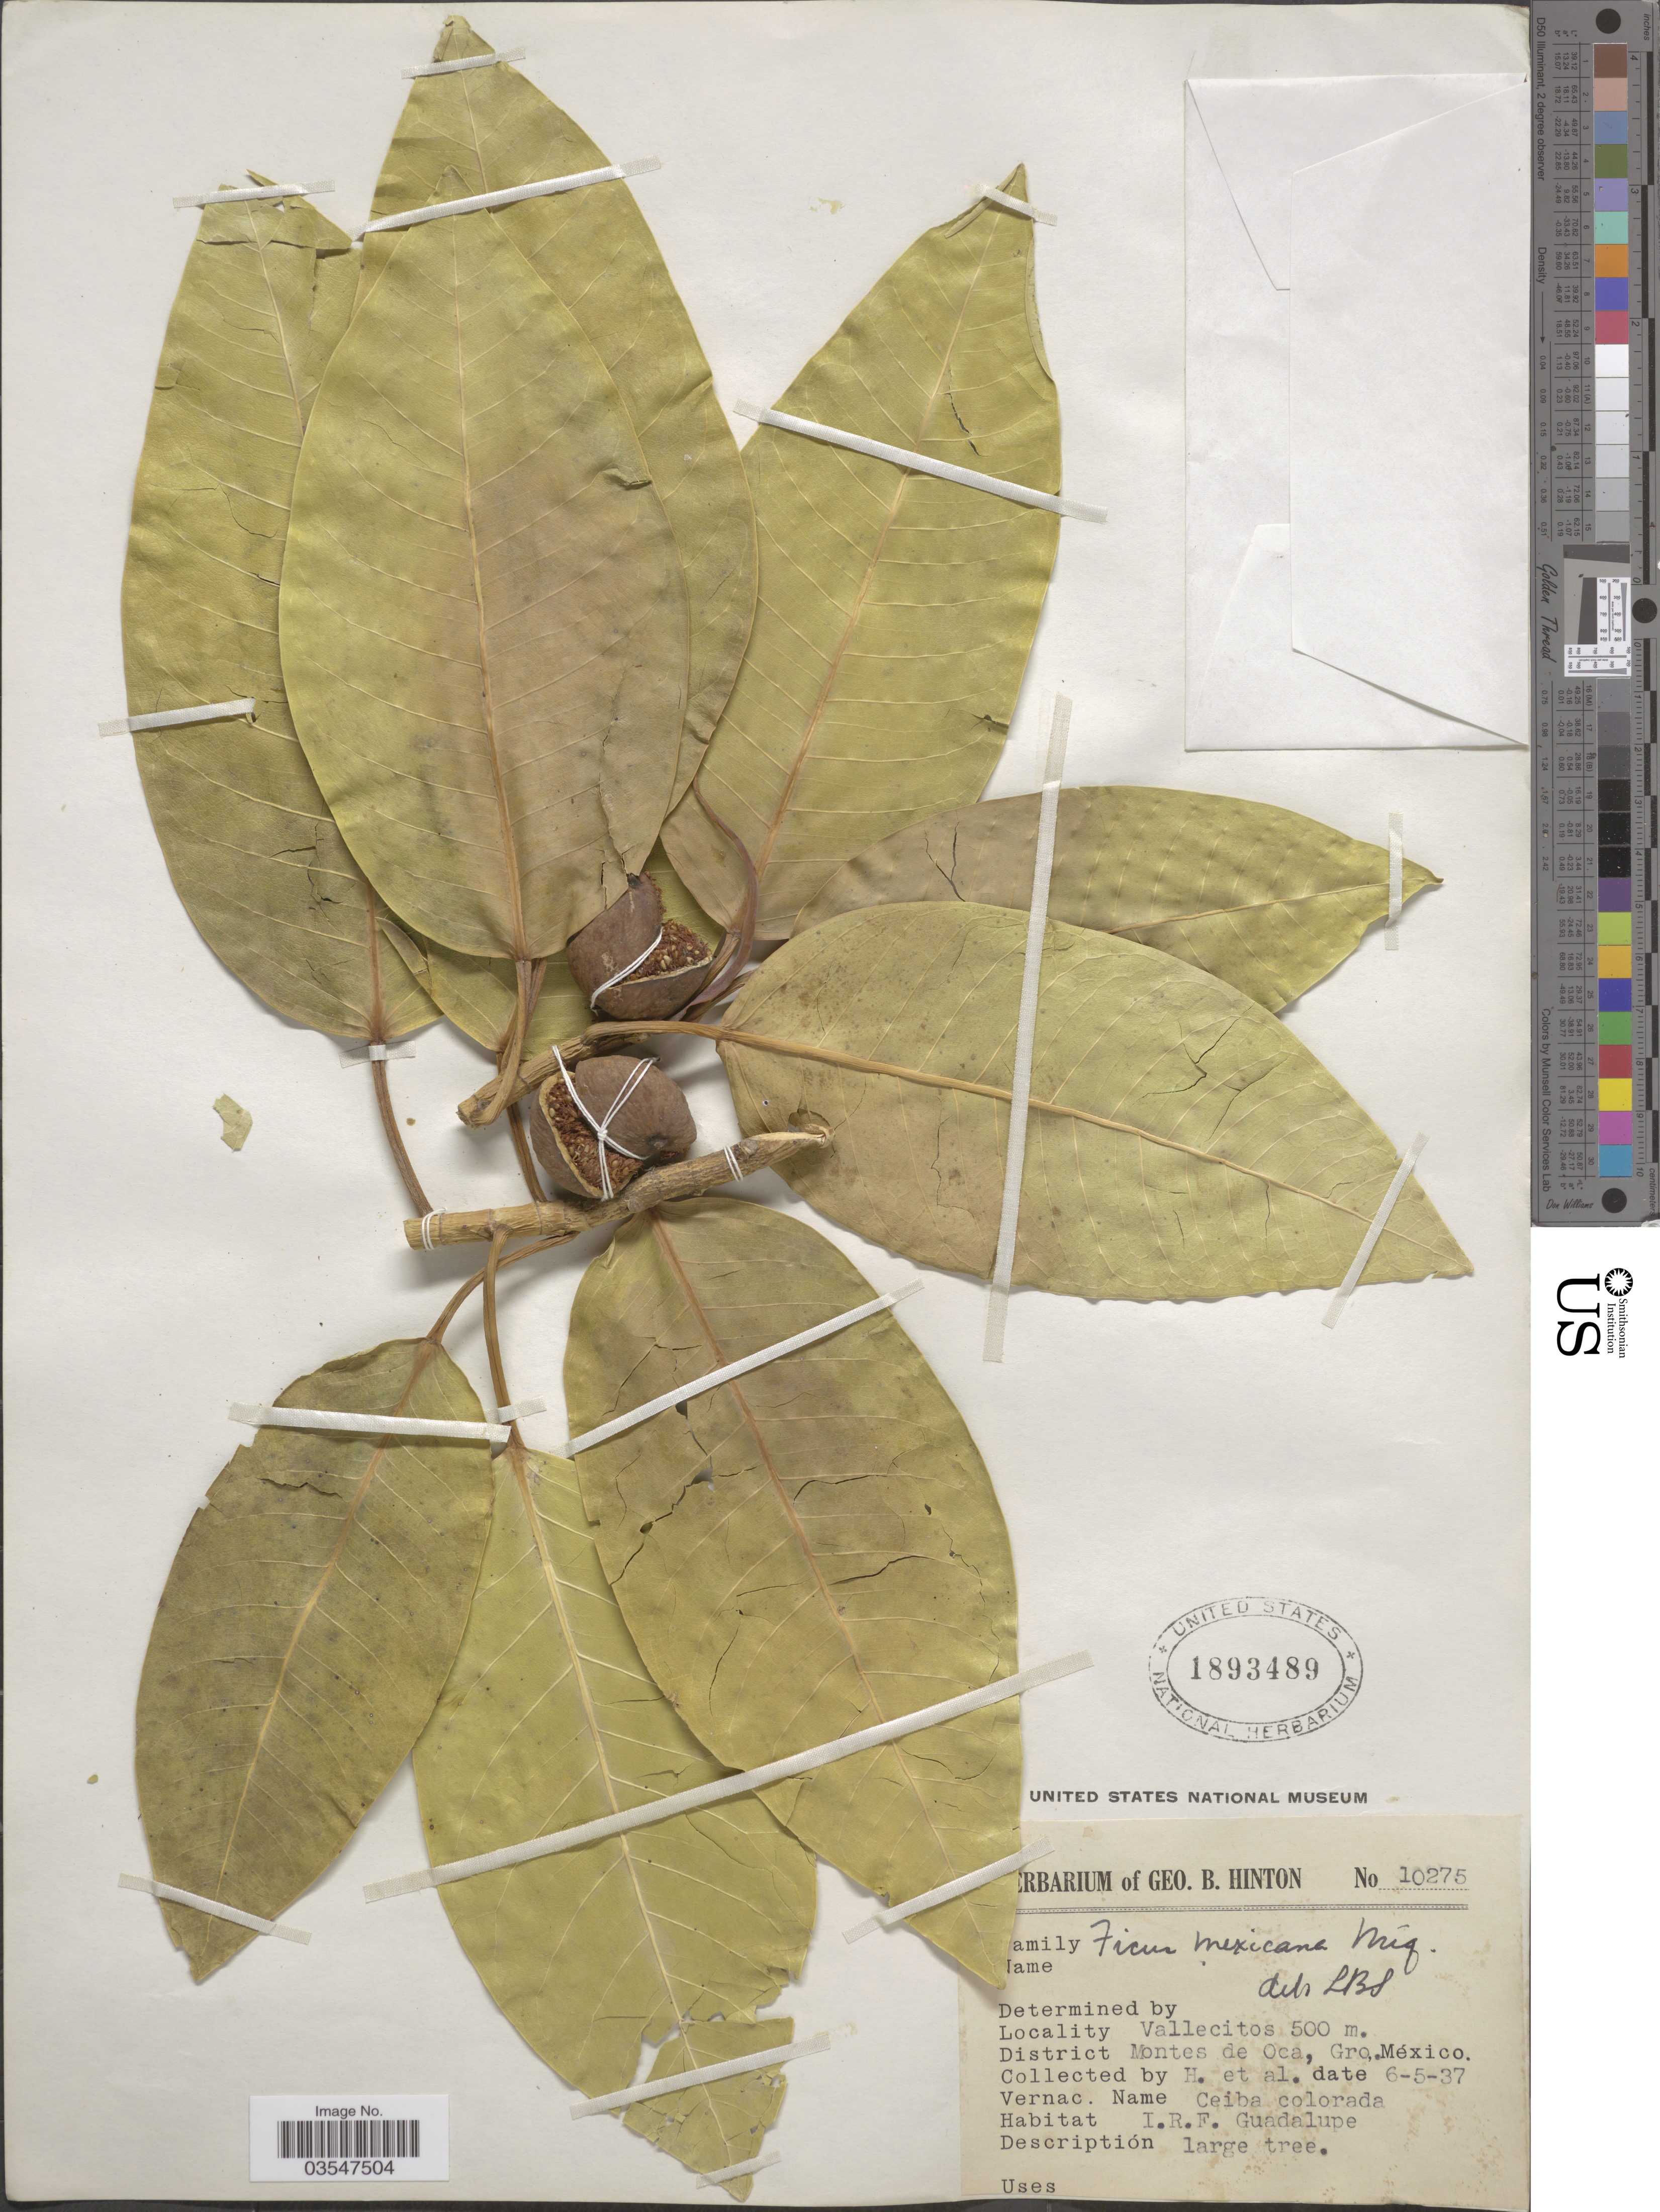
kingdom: Plantae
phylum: Tracheophyta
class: Magnoliopsida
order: Rosales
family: Moraceae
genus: Ficus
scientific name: Ficus mexicana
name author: (Miq.) Miq.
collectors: G. B. Hinton & et al.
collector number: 10275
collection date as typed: Transcribed d/m/y: 6/5/37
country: Mexico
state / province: Guerrero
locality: Vallecitos, District Montes de Oca.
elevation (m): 500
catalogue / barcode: US 1893489